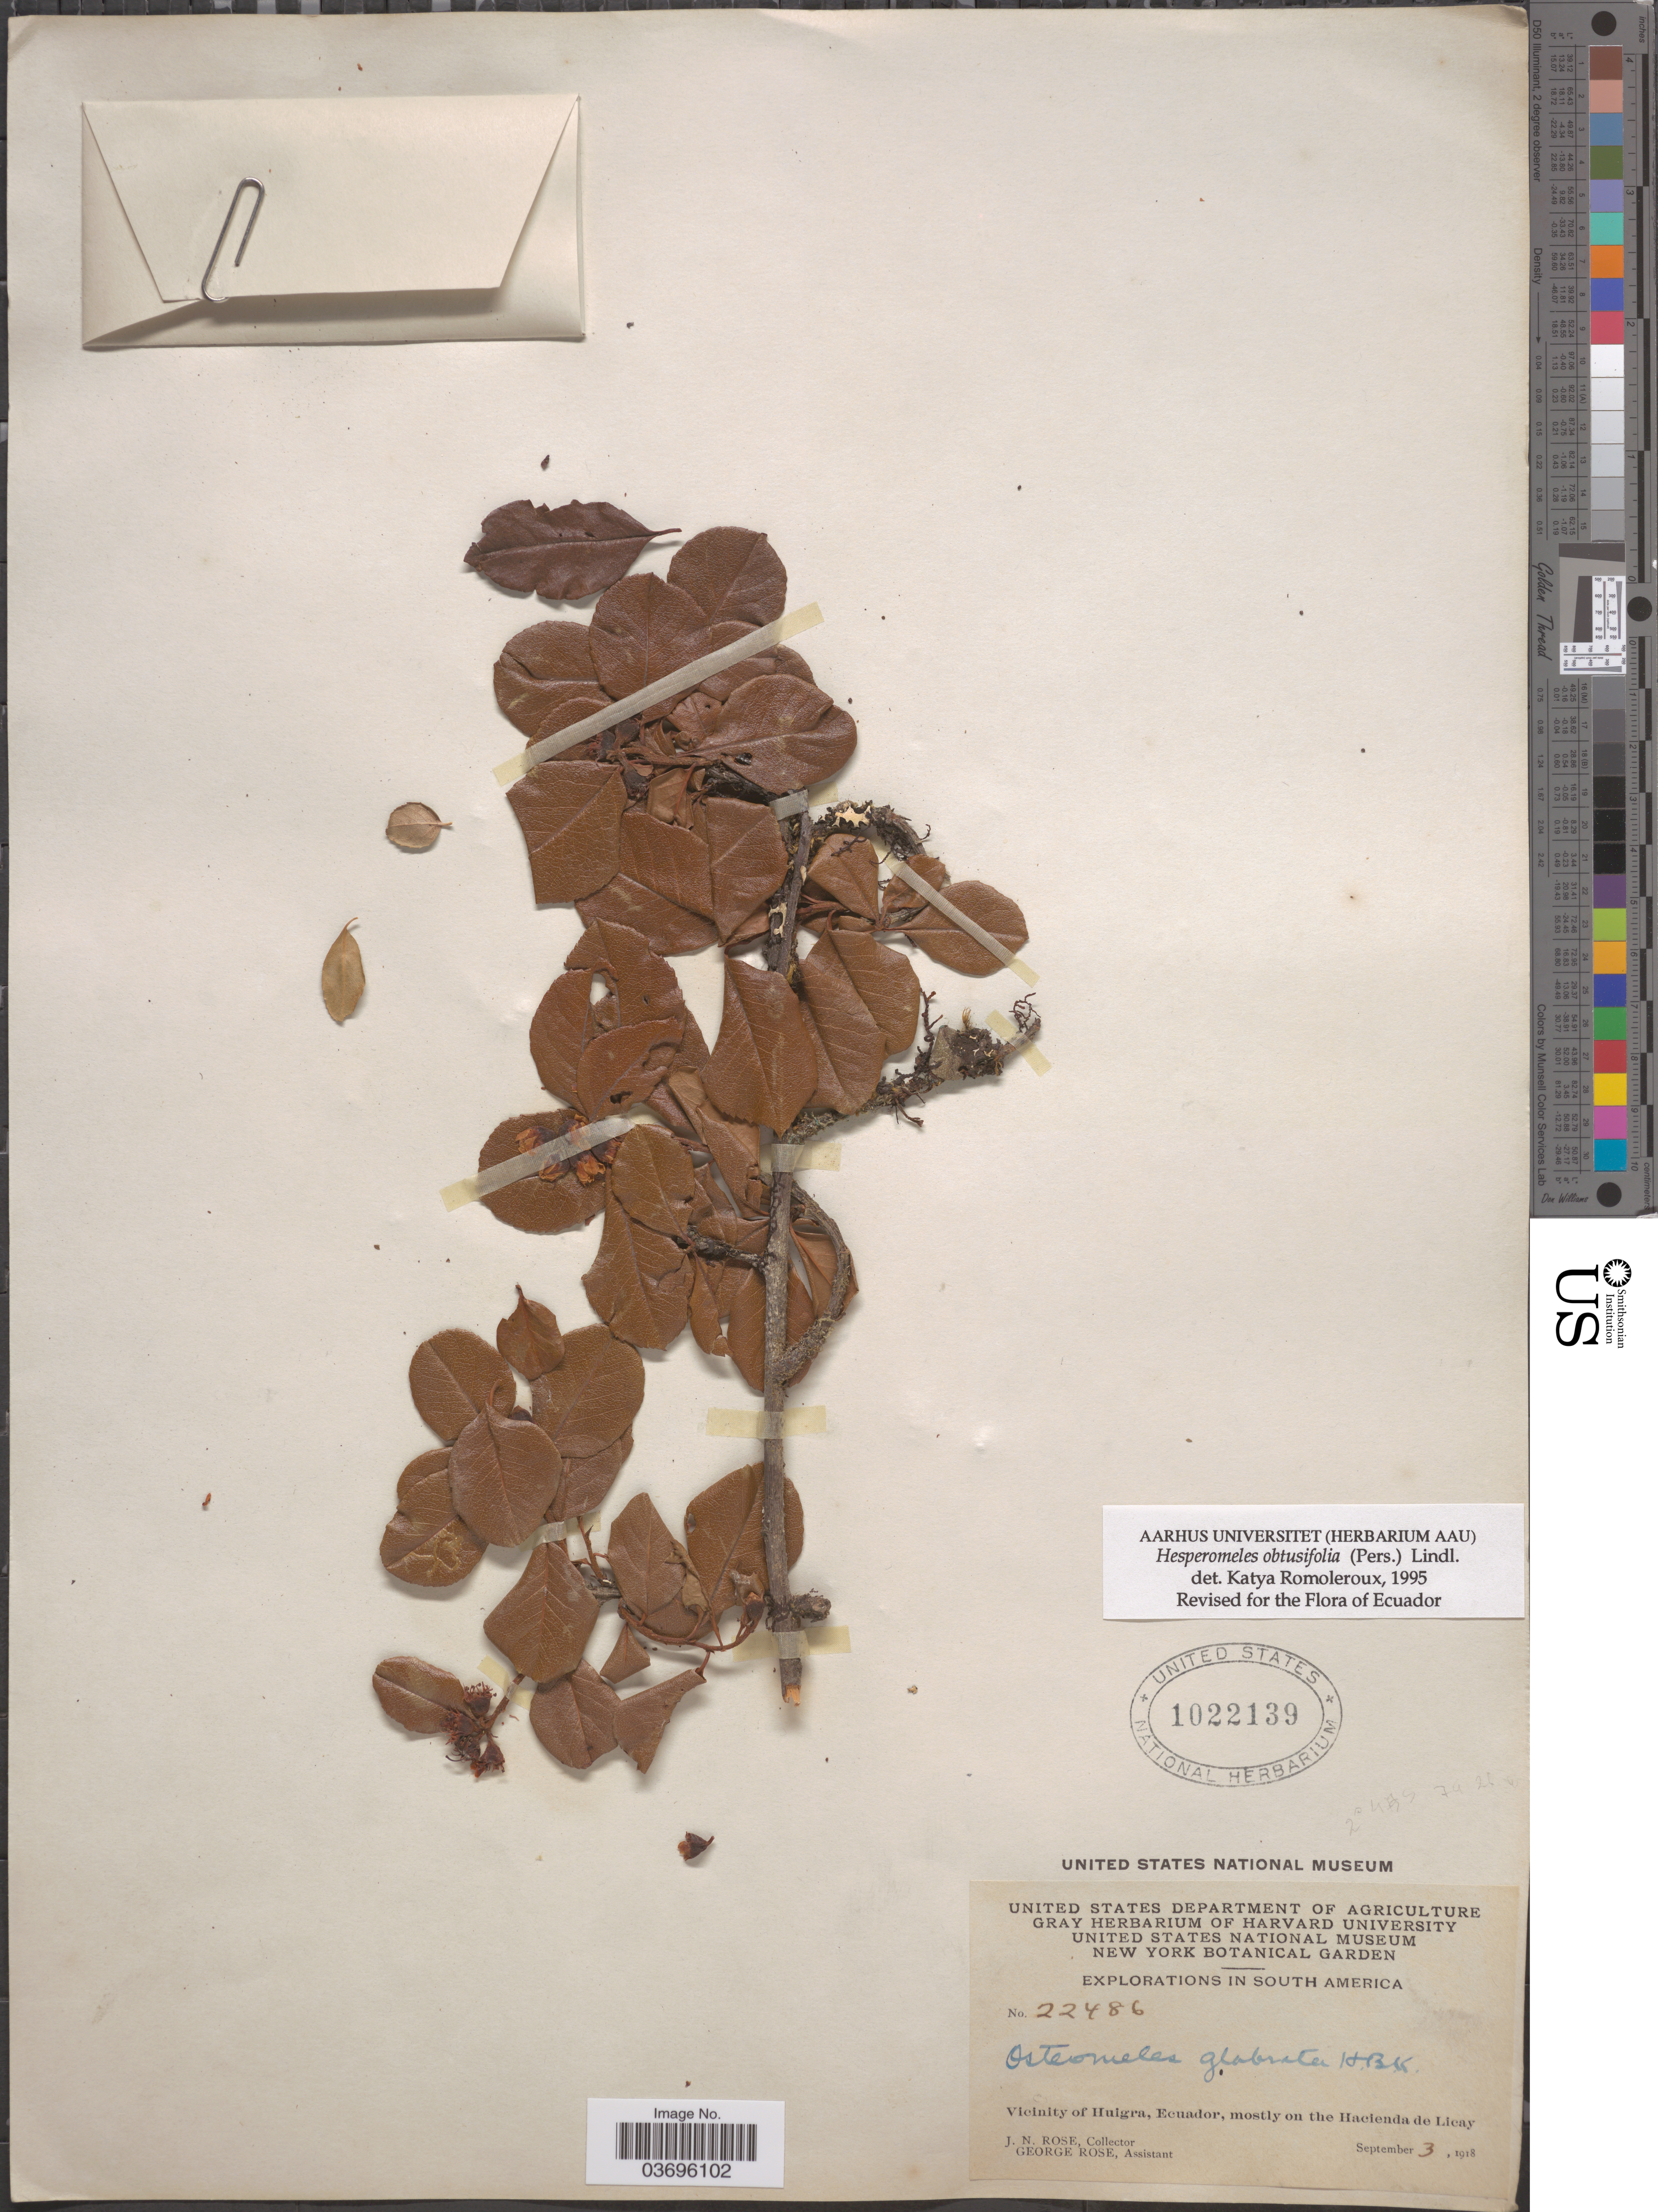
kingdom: Plantae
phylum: Tracheophyta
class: Magnoliopsida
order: Rosales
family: Rosaceae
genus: Hesperomeles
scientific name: Hesperomeles obtusifolia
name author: (Pers.) Lindl.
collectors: J. N. Rose & G. Rose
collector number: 22486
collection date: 1918-09-03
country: Ecuador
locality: Vicinity of Huigra, Ecuador, mostly on the Hacienda de Licay.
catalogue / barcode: US 1022139